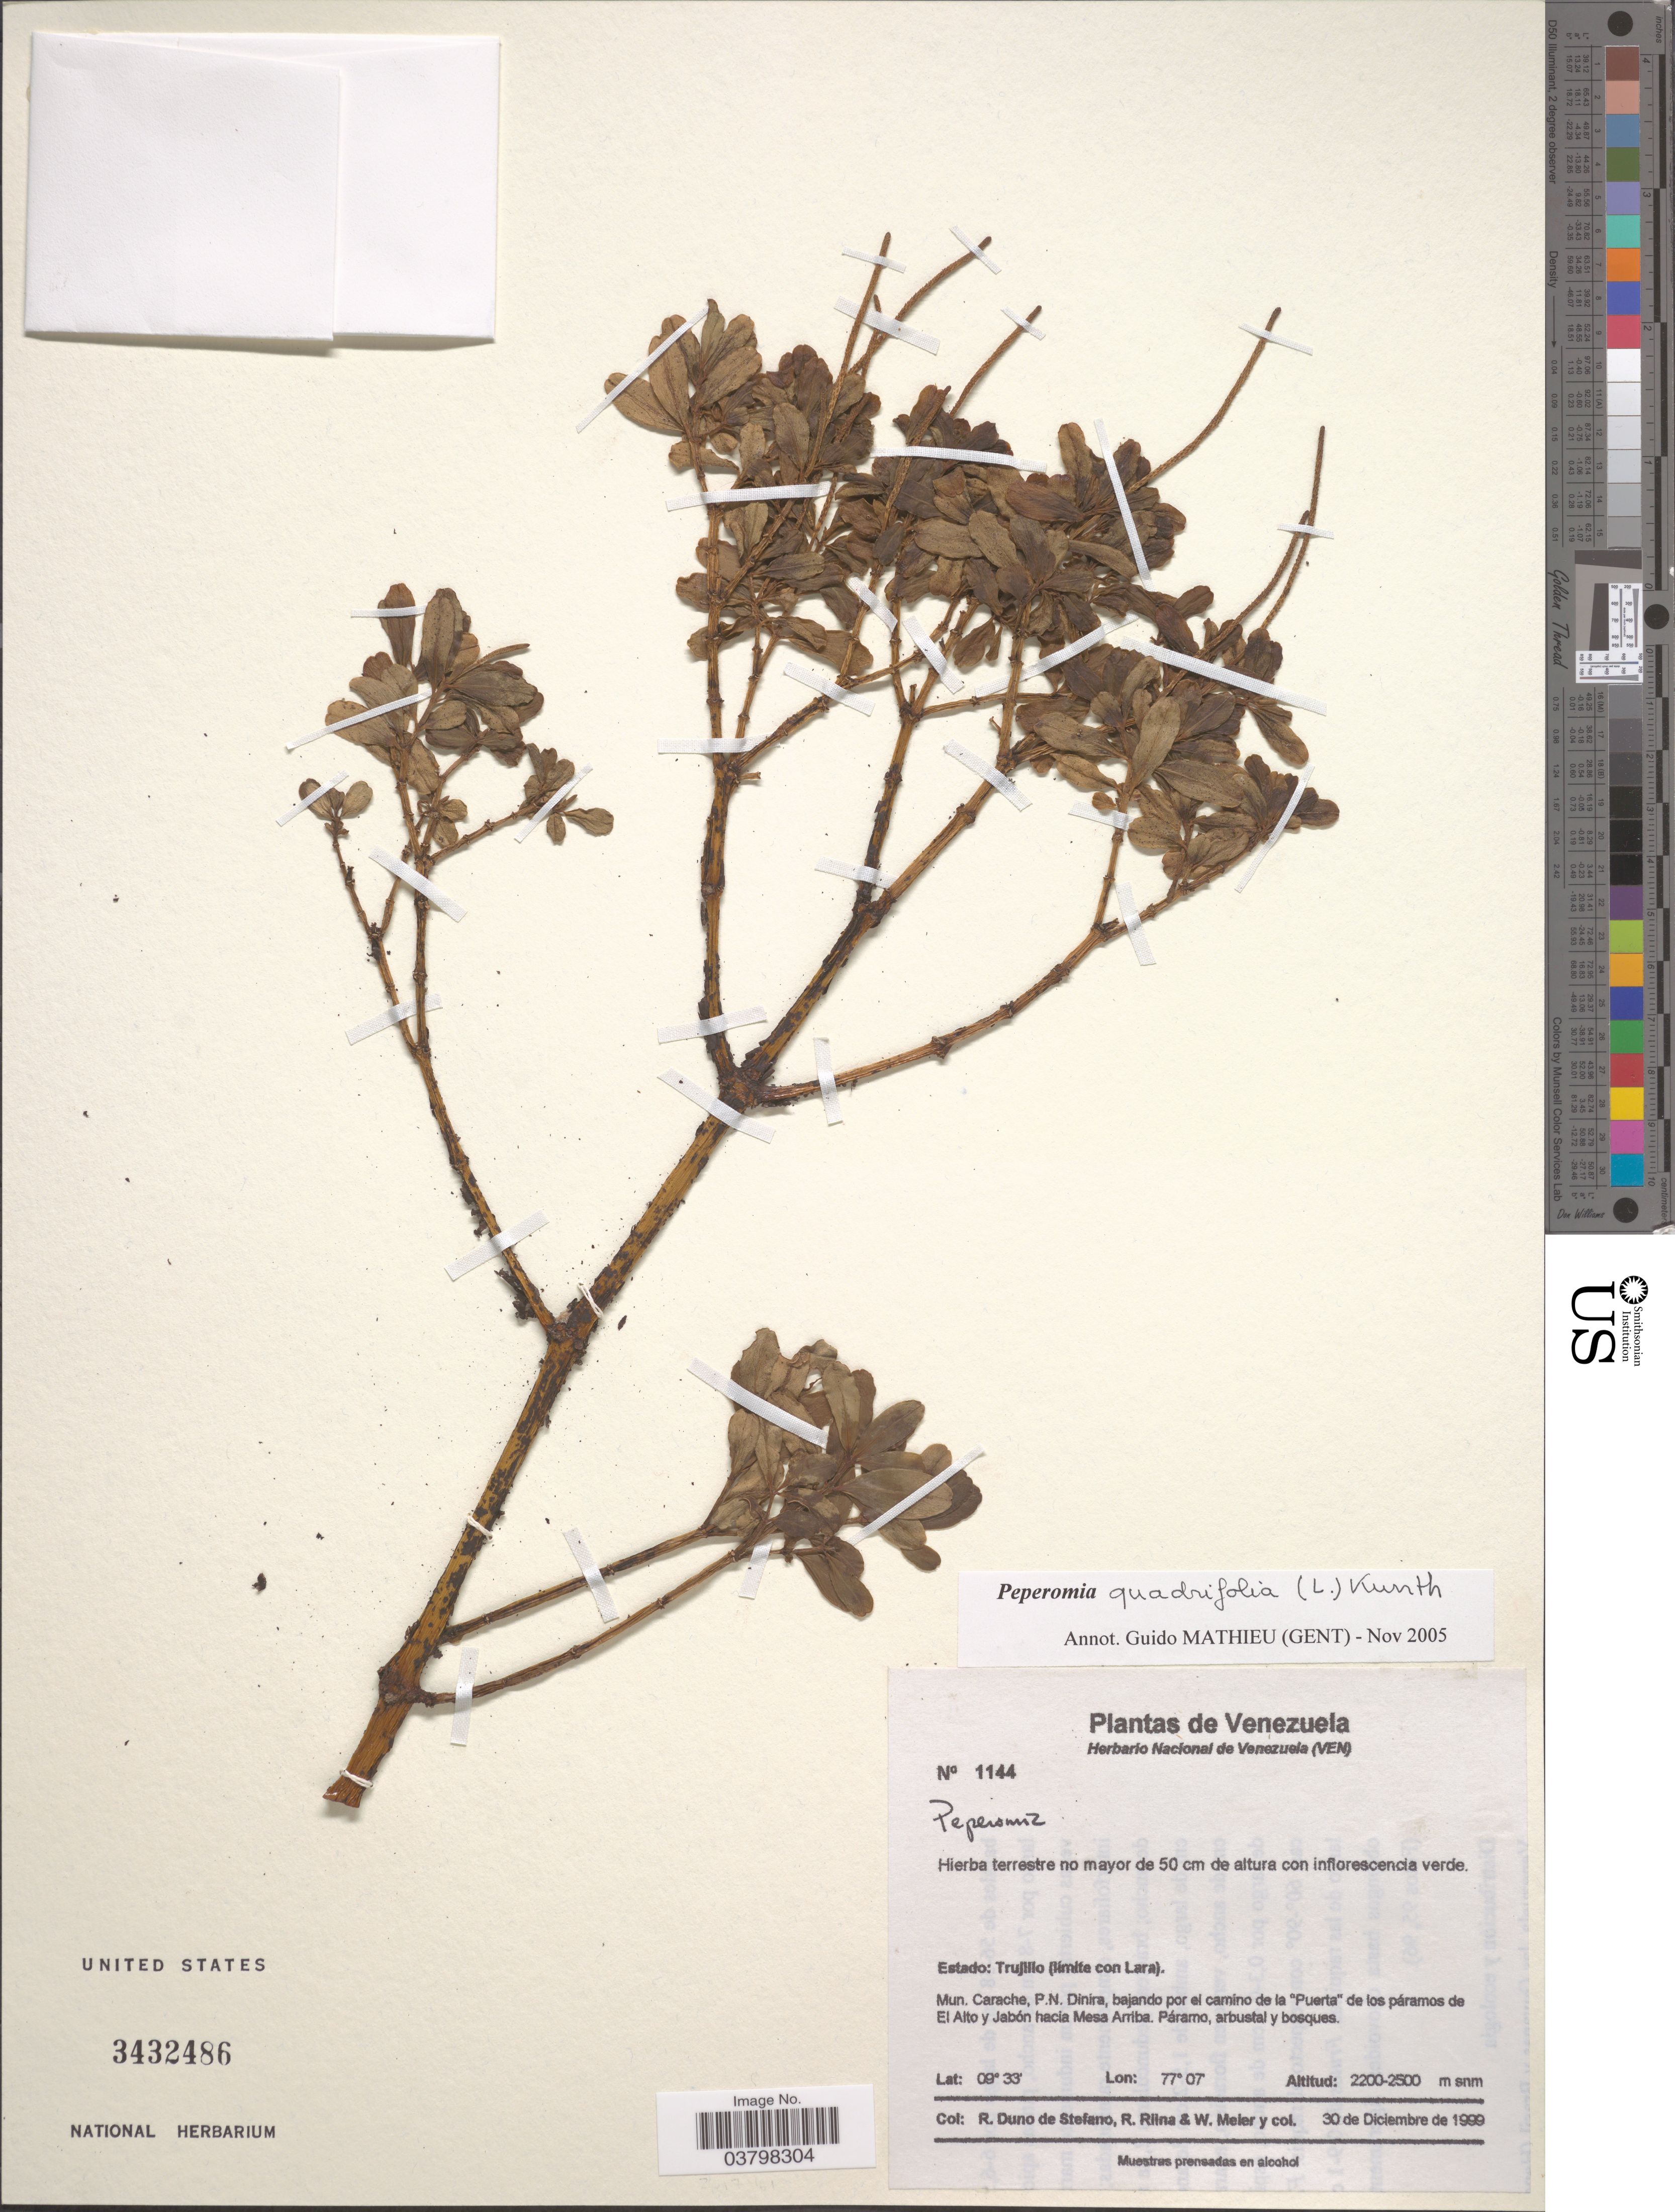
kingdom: Plantae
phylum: Tracheophyta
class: Magnoliopsida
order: Piperales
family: Piperaceae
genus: Peperomia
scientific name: Peperomia ilaloensis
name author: Sodiro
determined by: Jiménez, José Estaban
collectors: R. Duno de Stefano, R. Riina, W. Meier & W. Colenso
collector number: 1144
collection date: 1999-12-30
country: Venezuela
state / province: Trujillo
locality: (Límíte con Lara). Mun. Carache, P.N. Dinira, bajando por el camino de la "Puerta" de los páramos de El Alto y Jabón hacia Mesa Arriba. Páramo, arbustal y bosques.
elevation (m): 2200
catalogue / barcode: US 3432486